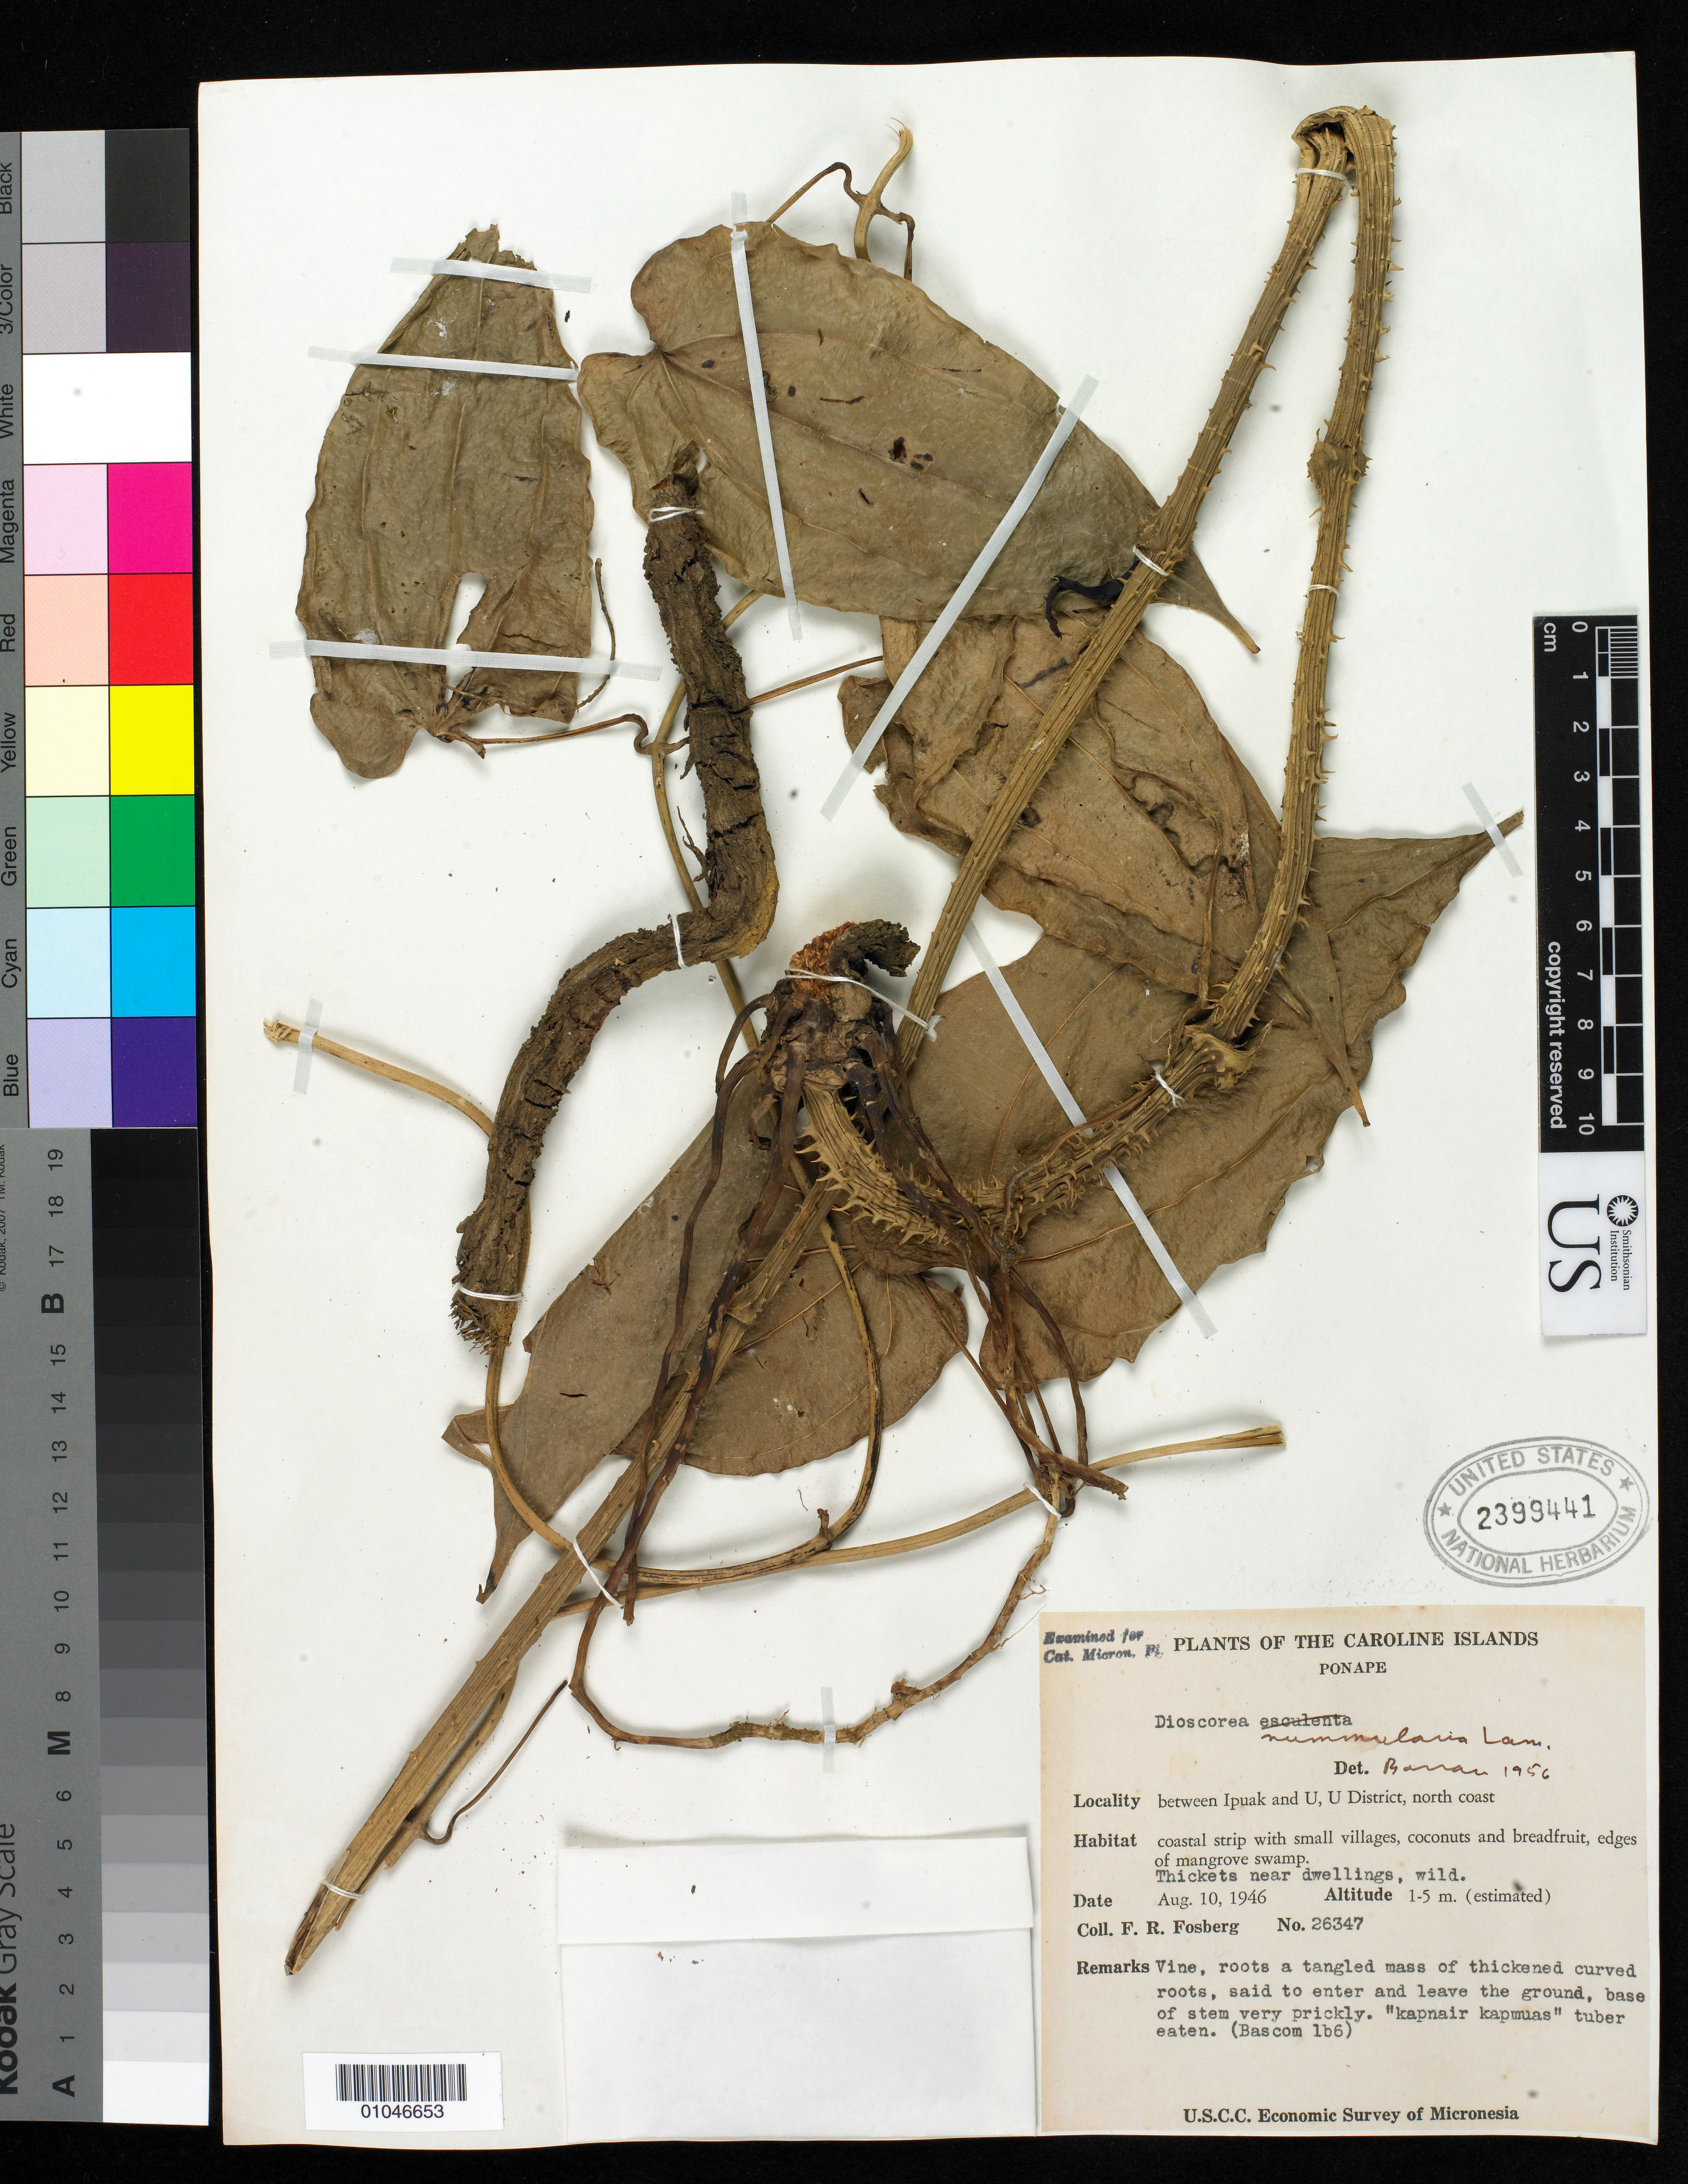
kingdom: Plantae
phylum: Tracheophyta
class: Liliopsida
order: Dioscoreales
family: Dioscoreaceae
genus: Dioscorea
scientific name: Dioscorea nummularia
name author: Lam.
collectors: F. R. Fosberg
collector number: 26347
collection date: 1946-08-10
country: Micronesia, Federated States of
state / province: Pohnpei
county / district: Uh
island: Pohnpei [Ponape]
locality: Between Ipuak and U, U District, north coast, Ponape, Caroline Islands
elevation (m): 1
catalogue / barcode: US 2399441